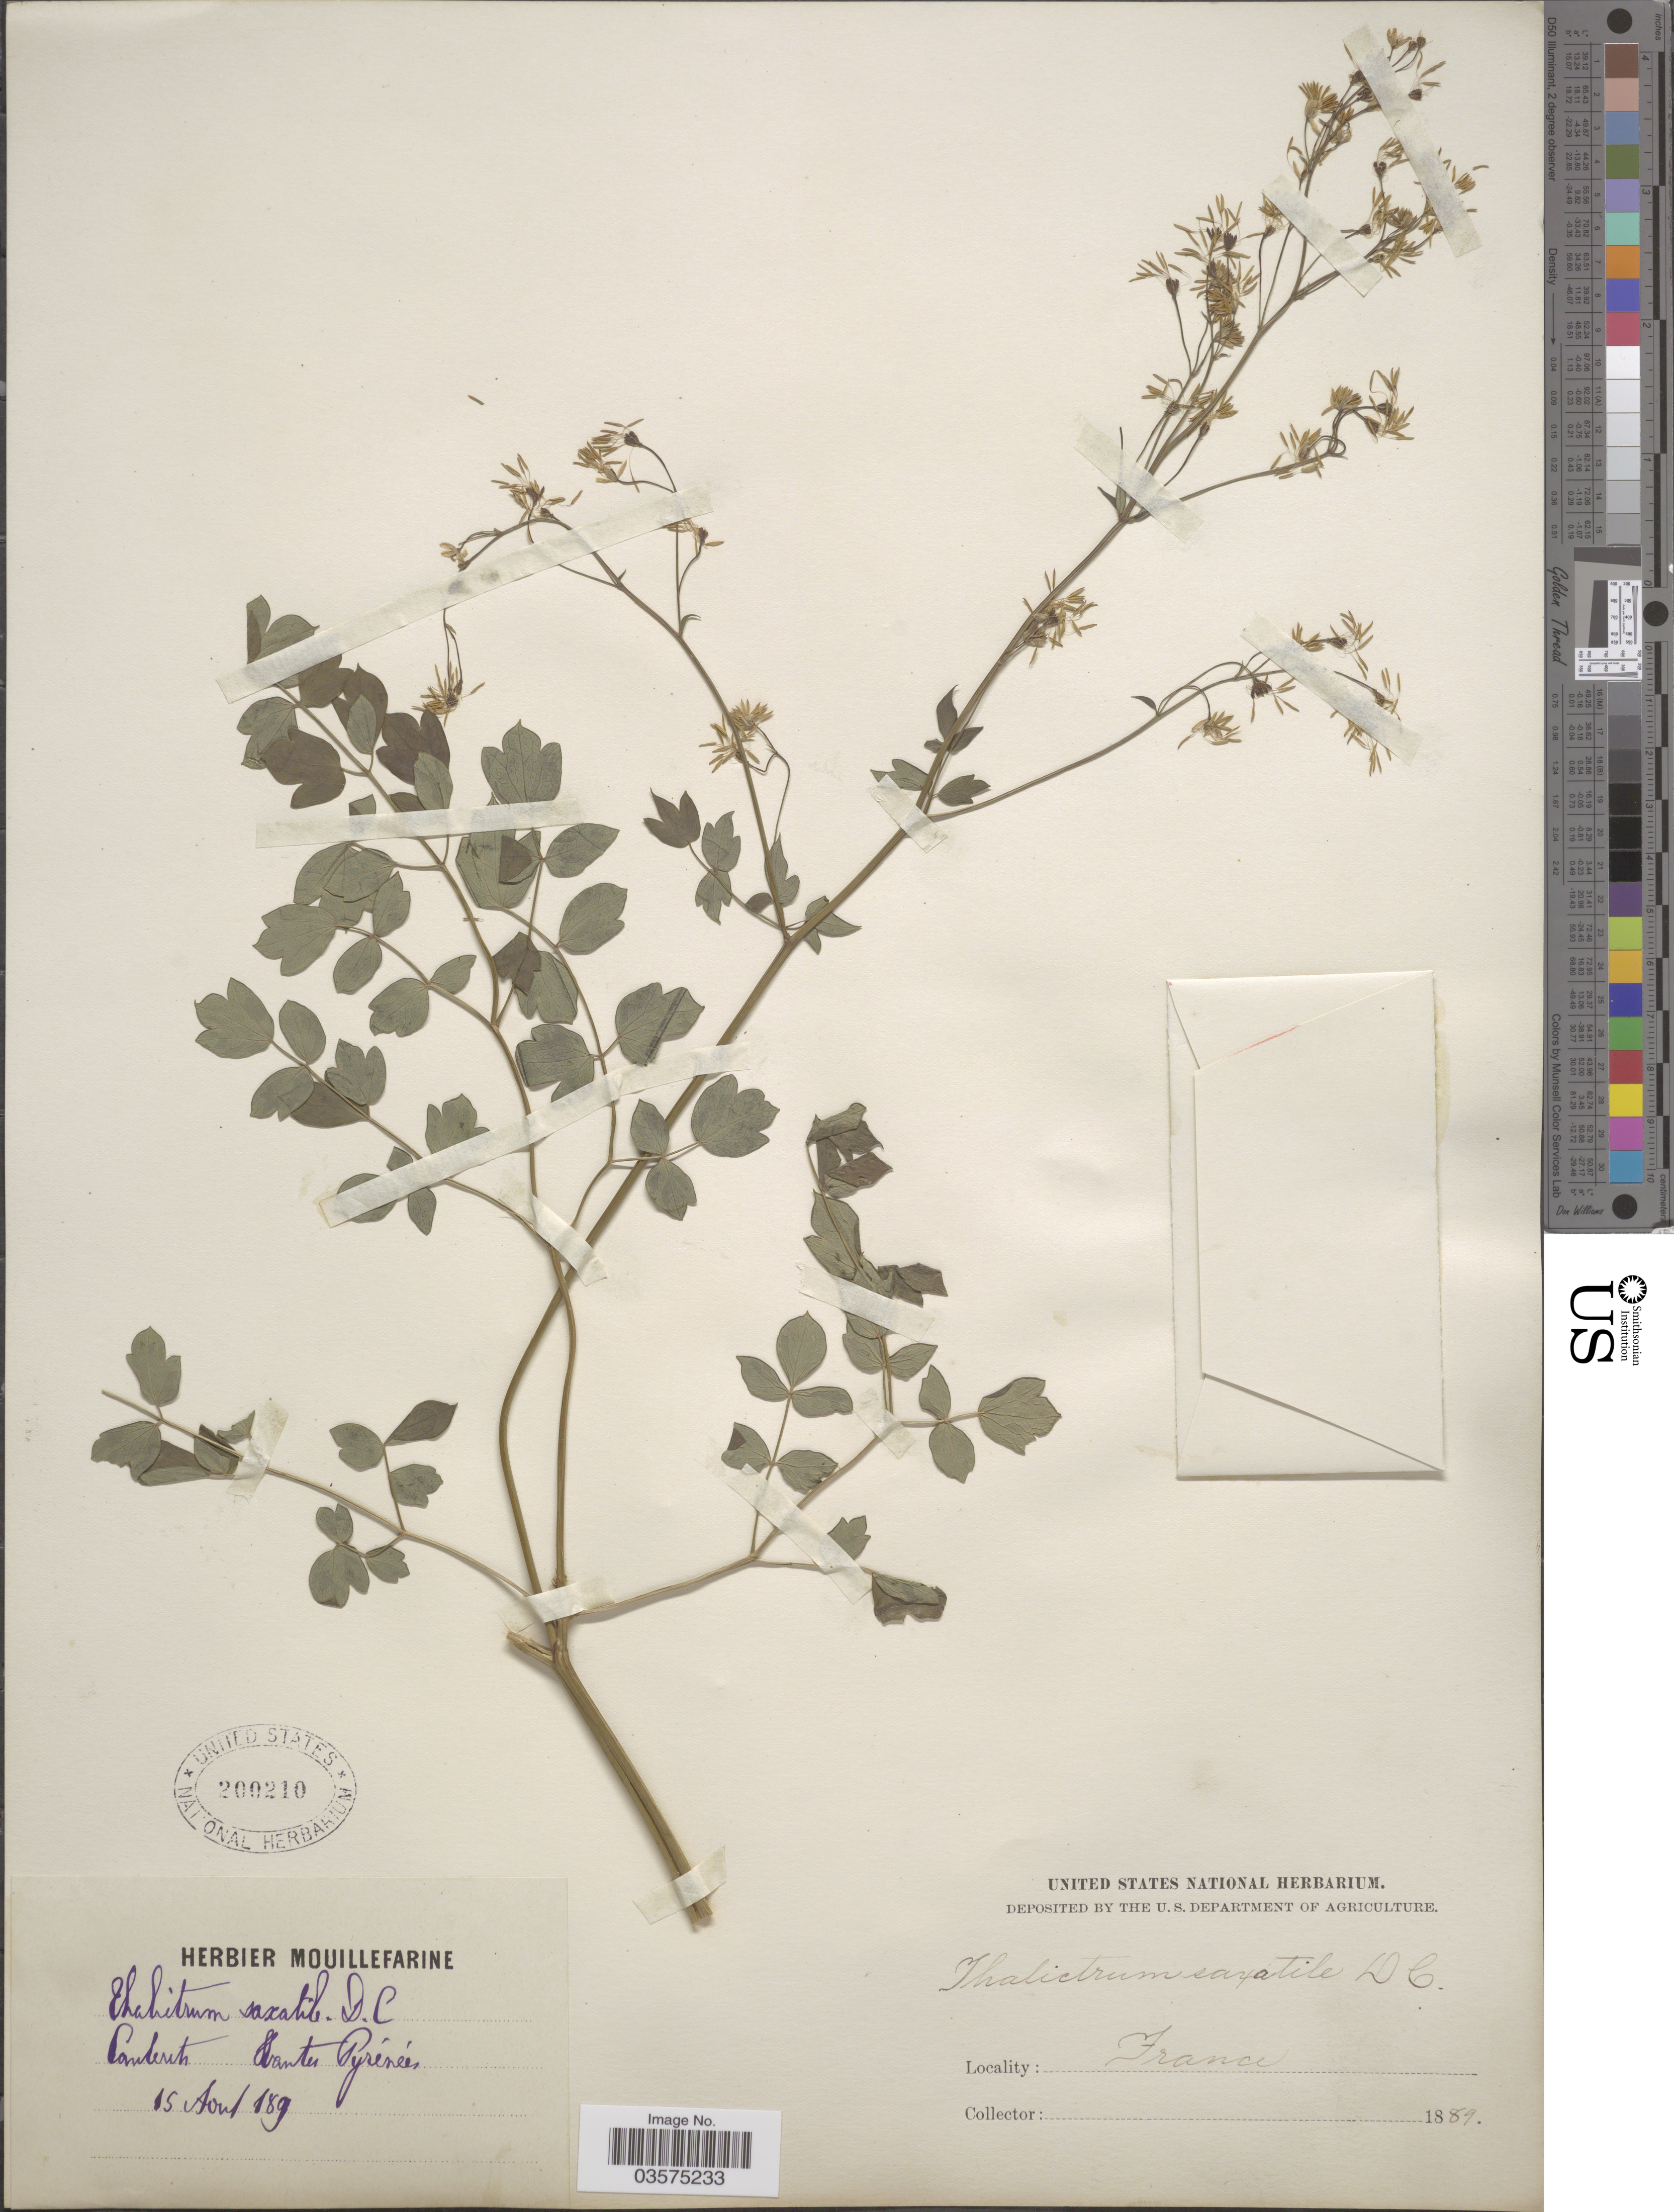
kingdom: Plantae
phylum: Tracheophyta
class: Magnoliopsida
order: Ranunculales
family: Ranunculaceae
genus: Thalictrum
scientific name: Thalictrum saxatile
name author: Schleich. ex DC.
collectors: ex herb. Mouillefarine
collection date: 1889-08-15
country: France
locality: Canter [illegible text] Hautes Pyrénées.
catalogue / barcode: US 200210